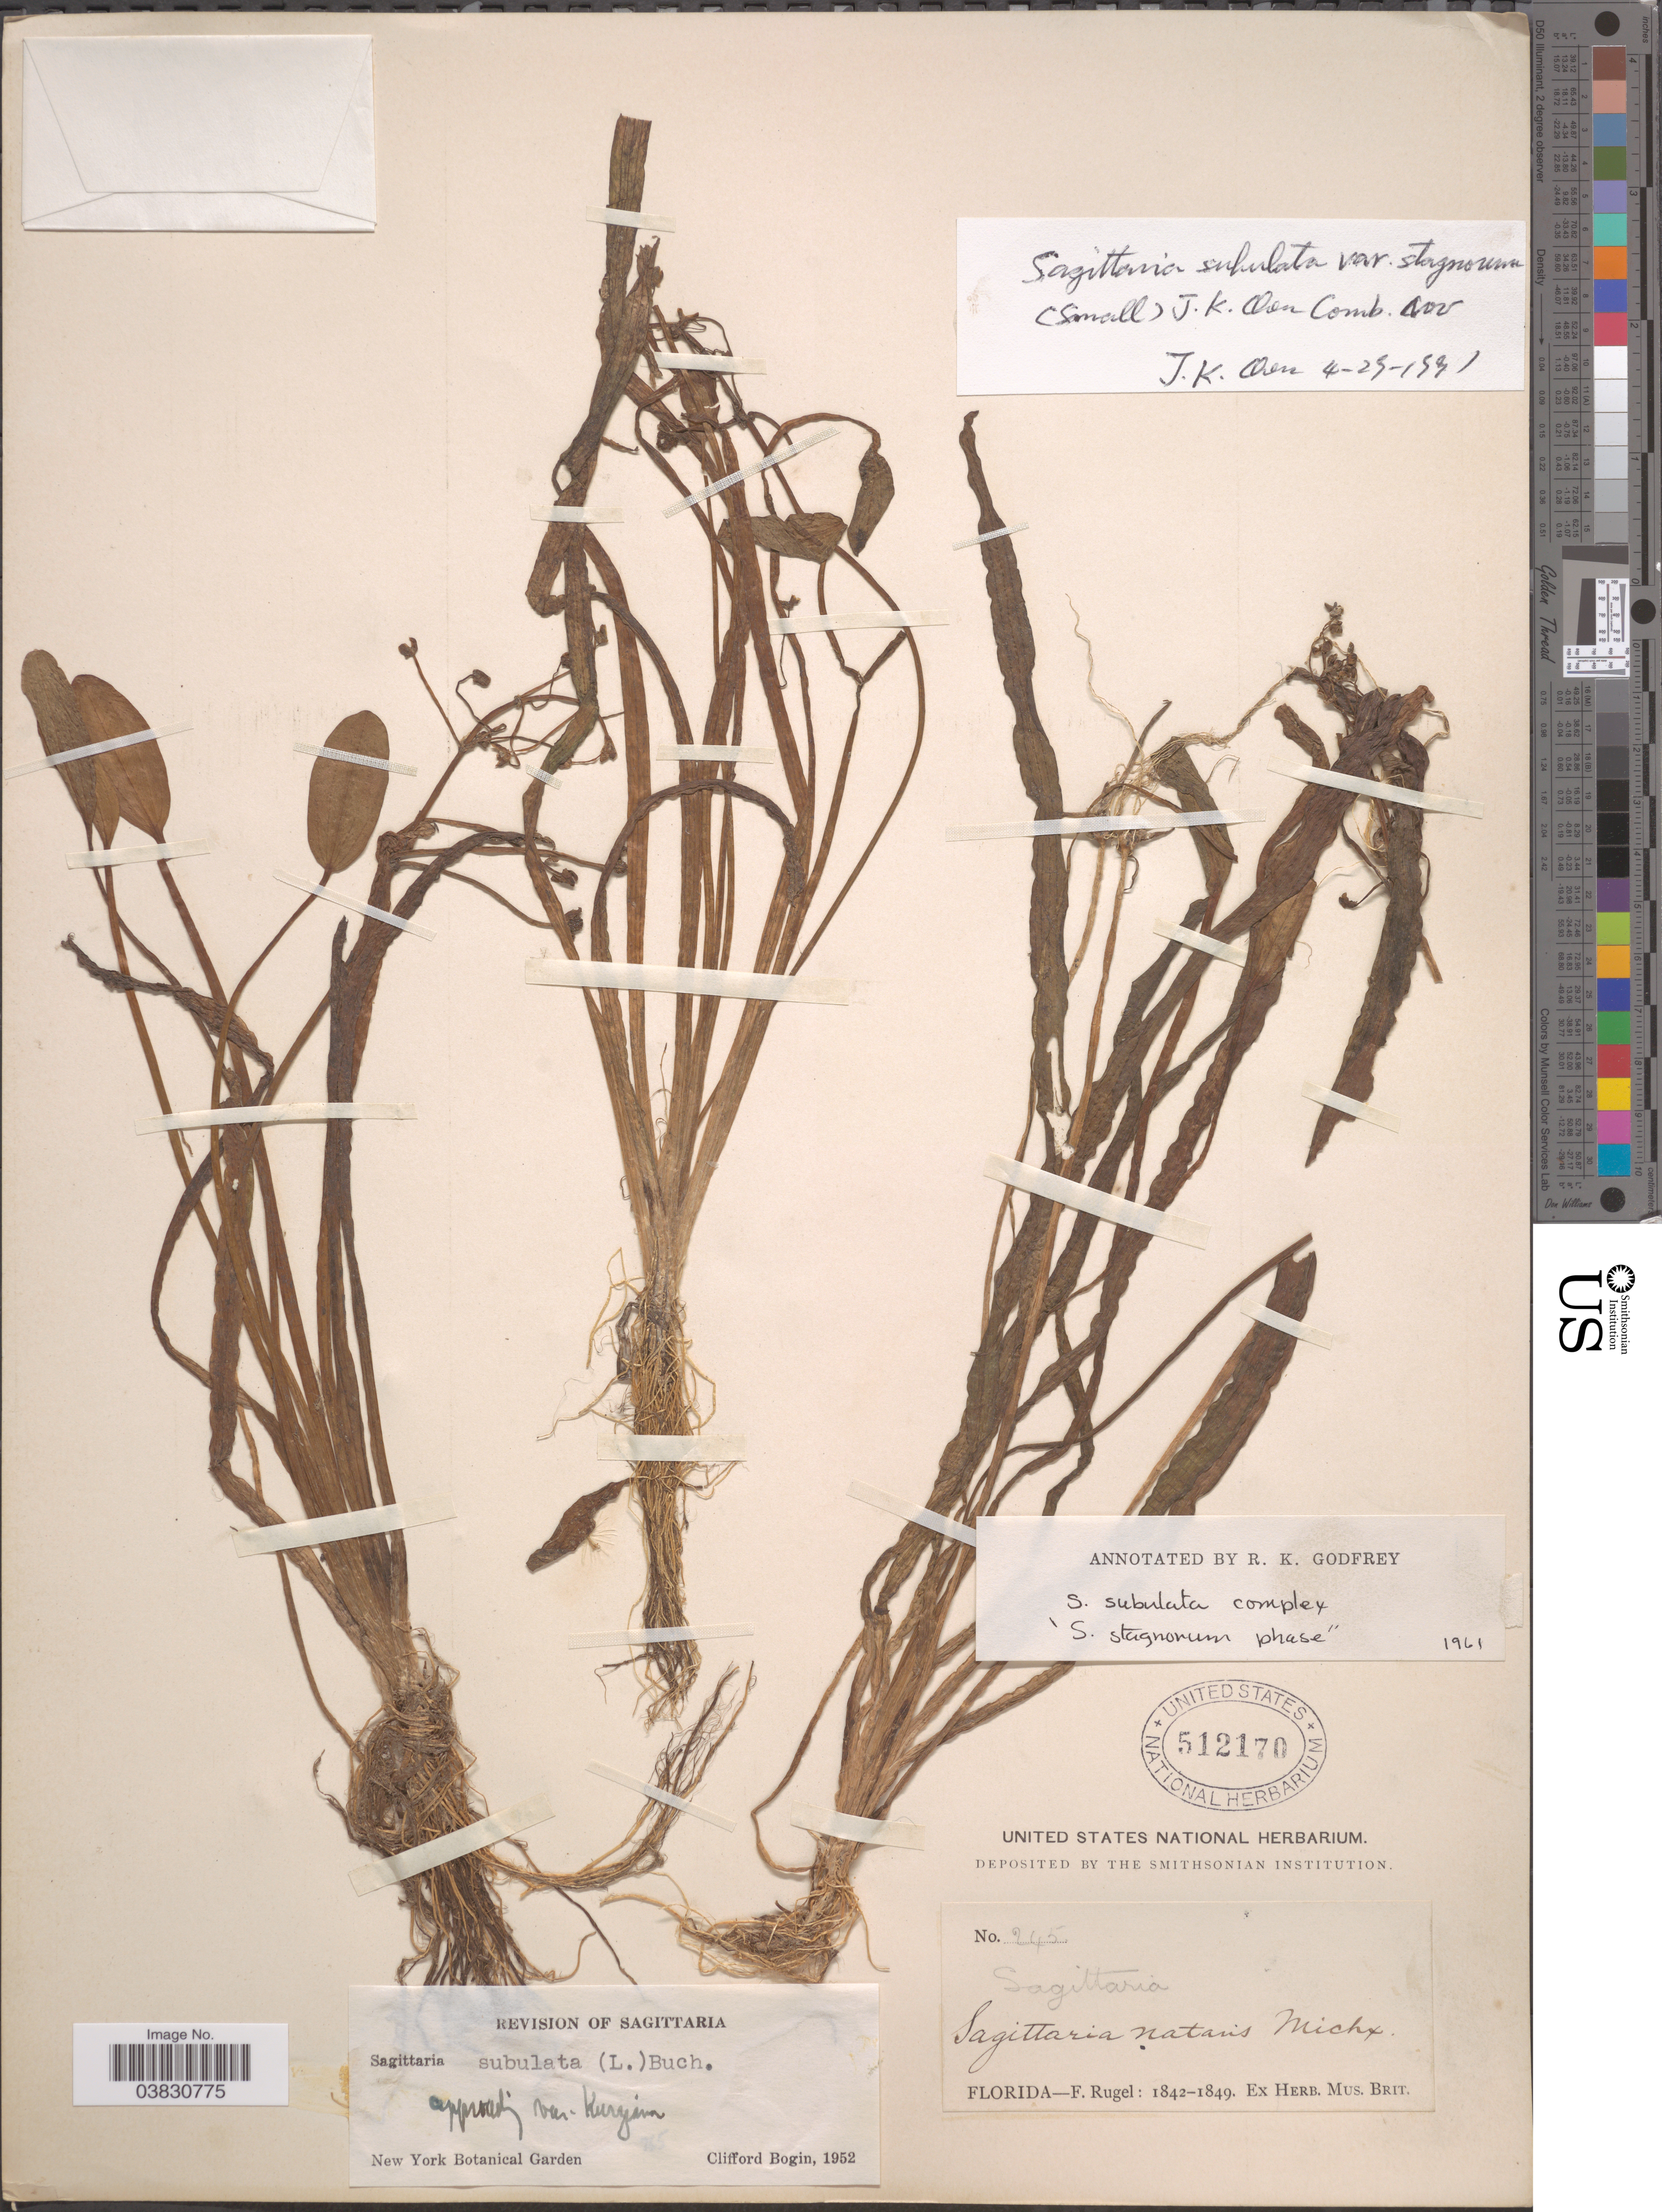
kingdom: Plantae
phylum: Tracheophyta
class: Liliopsida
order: Alismatales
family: Alismataceae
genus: Sagittaria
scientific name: Sagittaria subulata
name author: (L.) Buchenau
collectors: F. Rugel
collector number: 245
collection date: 1842/1849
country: United States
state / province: Florida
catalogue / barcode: US 512170